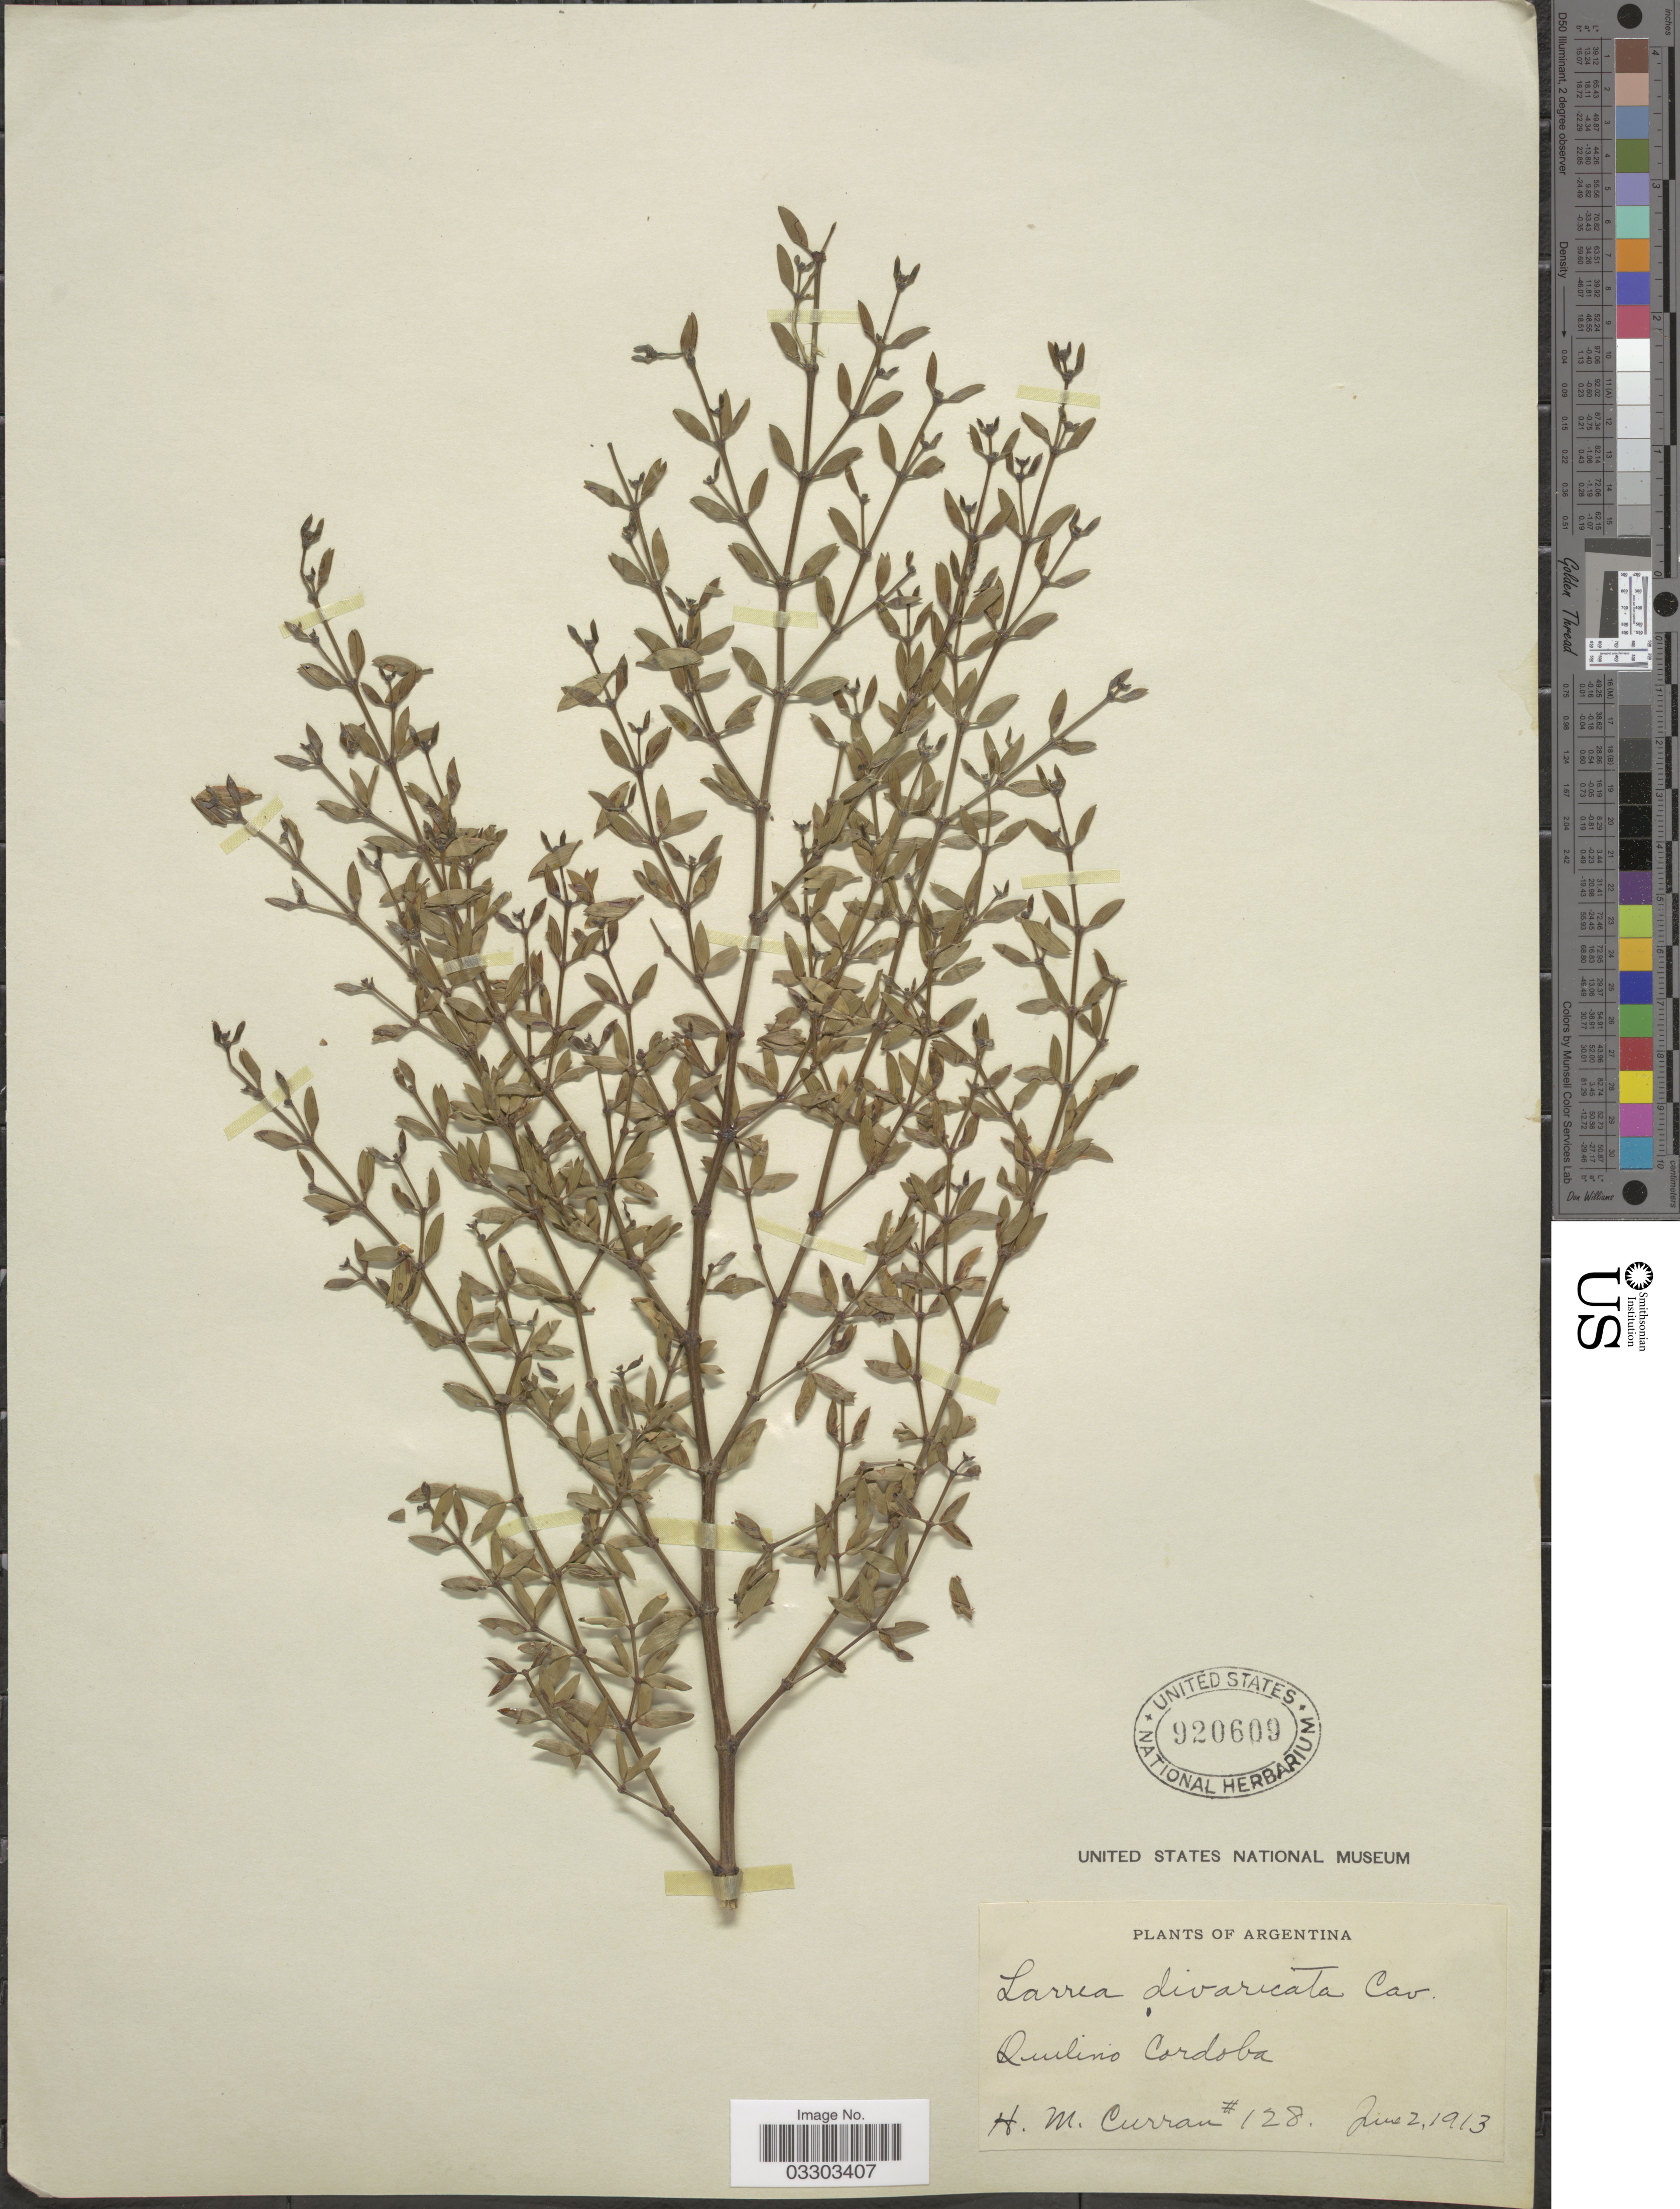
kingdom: Plantae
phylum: Tracheophyta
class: Magnoliopsida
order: Zygophyllales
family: Zygophyllaceae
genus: Larrea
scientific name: Larrea divaricata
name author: Cav.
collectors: H. M. Curran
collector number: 128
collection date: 1913-06-02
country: Argentina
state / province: Cordoba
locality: Quilino.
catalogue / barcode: US 920609